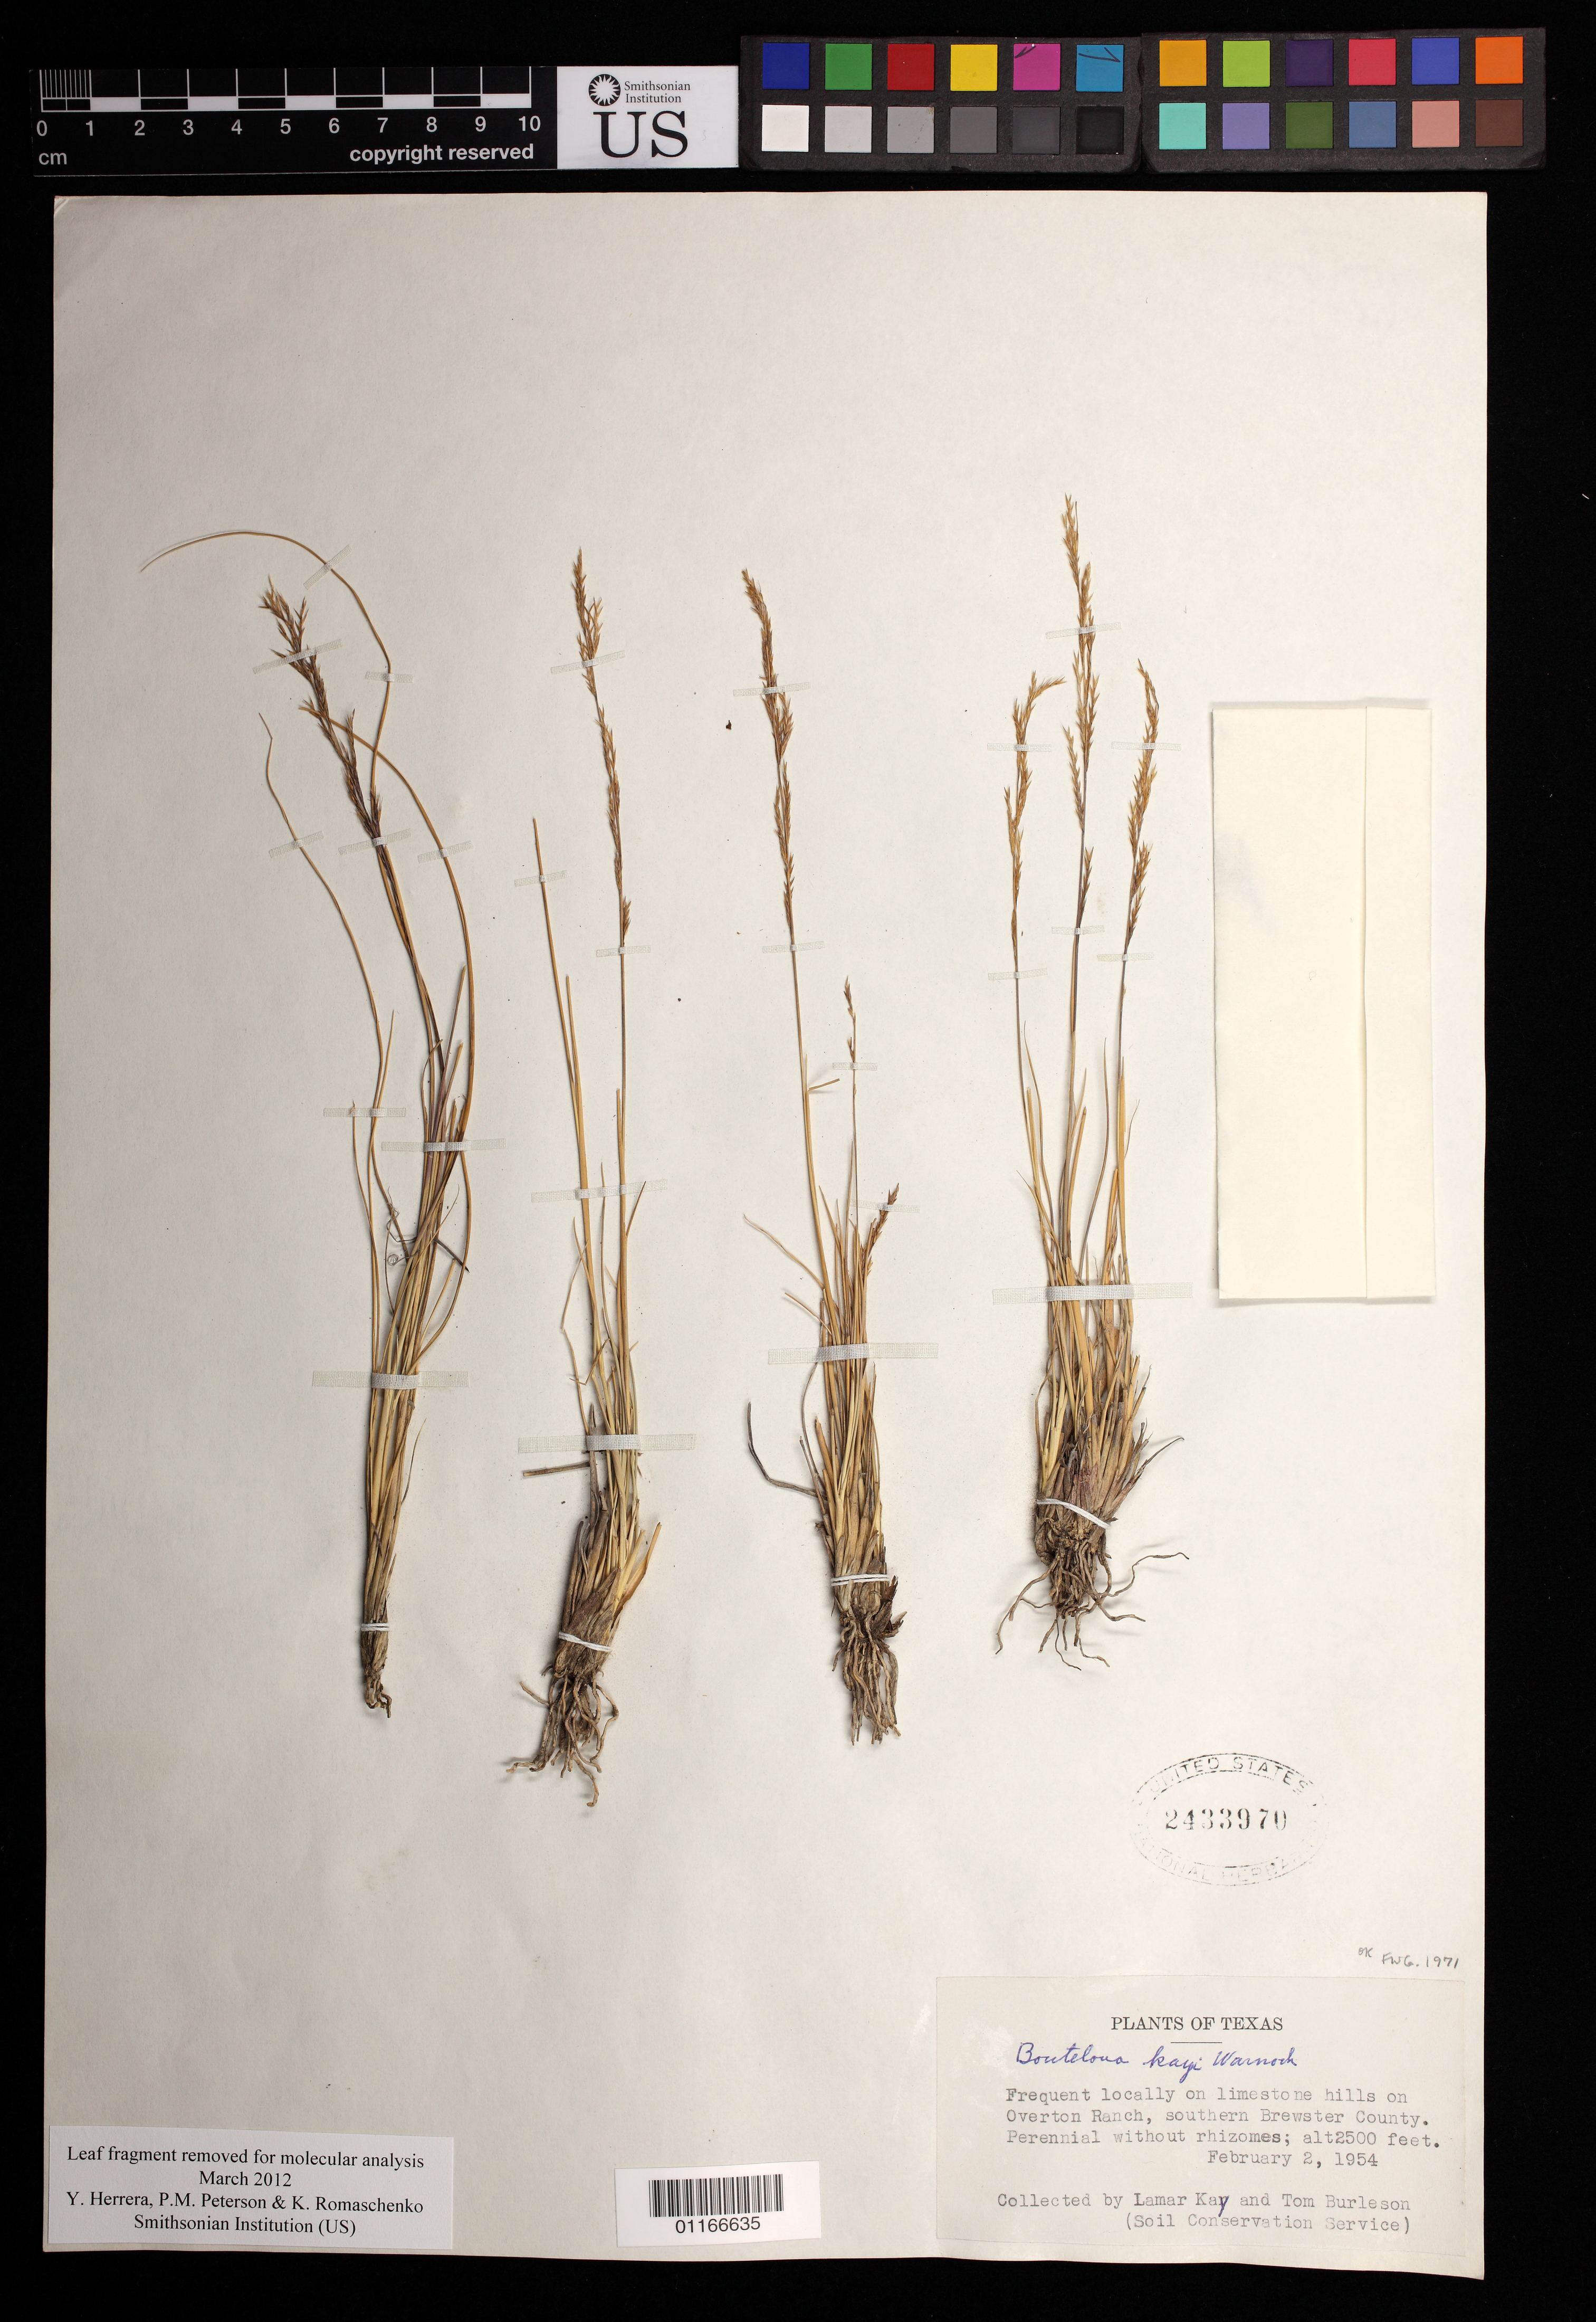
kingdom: Plantae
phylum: Tracheophyta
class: Liliopsida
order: Poales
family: Poaceae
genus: Bouteloua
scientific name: Bouteloua kayi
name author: Warnock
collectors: L. Kay & T. Burleson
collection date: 1954-02-02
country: United States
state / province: Texas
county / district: Brewster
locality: Southern Brewster County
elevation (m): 762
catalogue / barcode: US 2433970